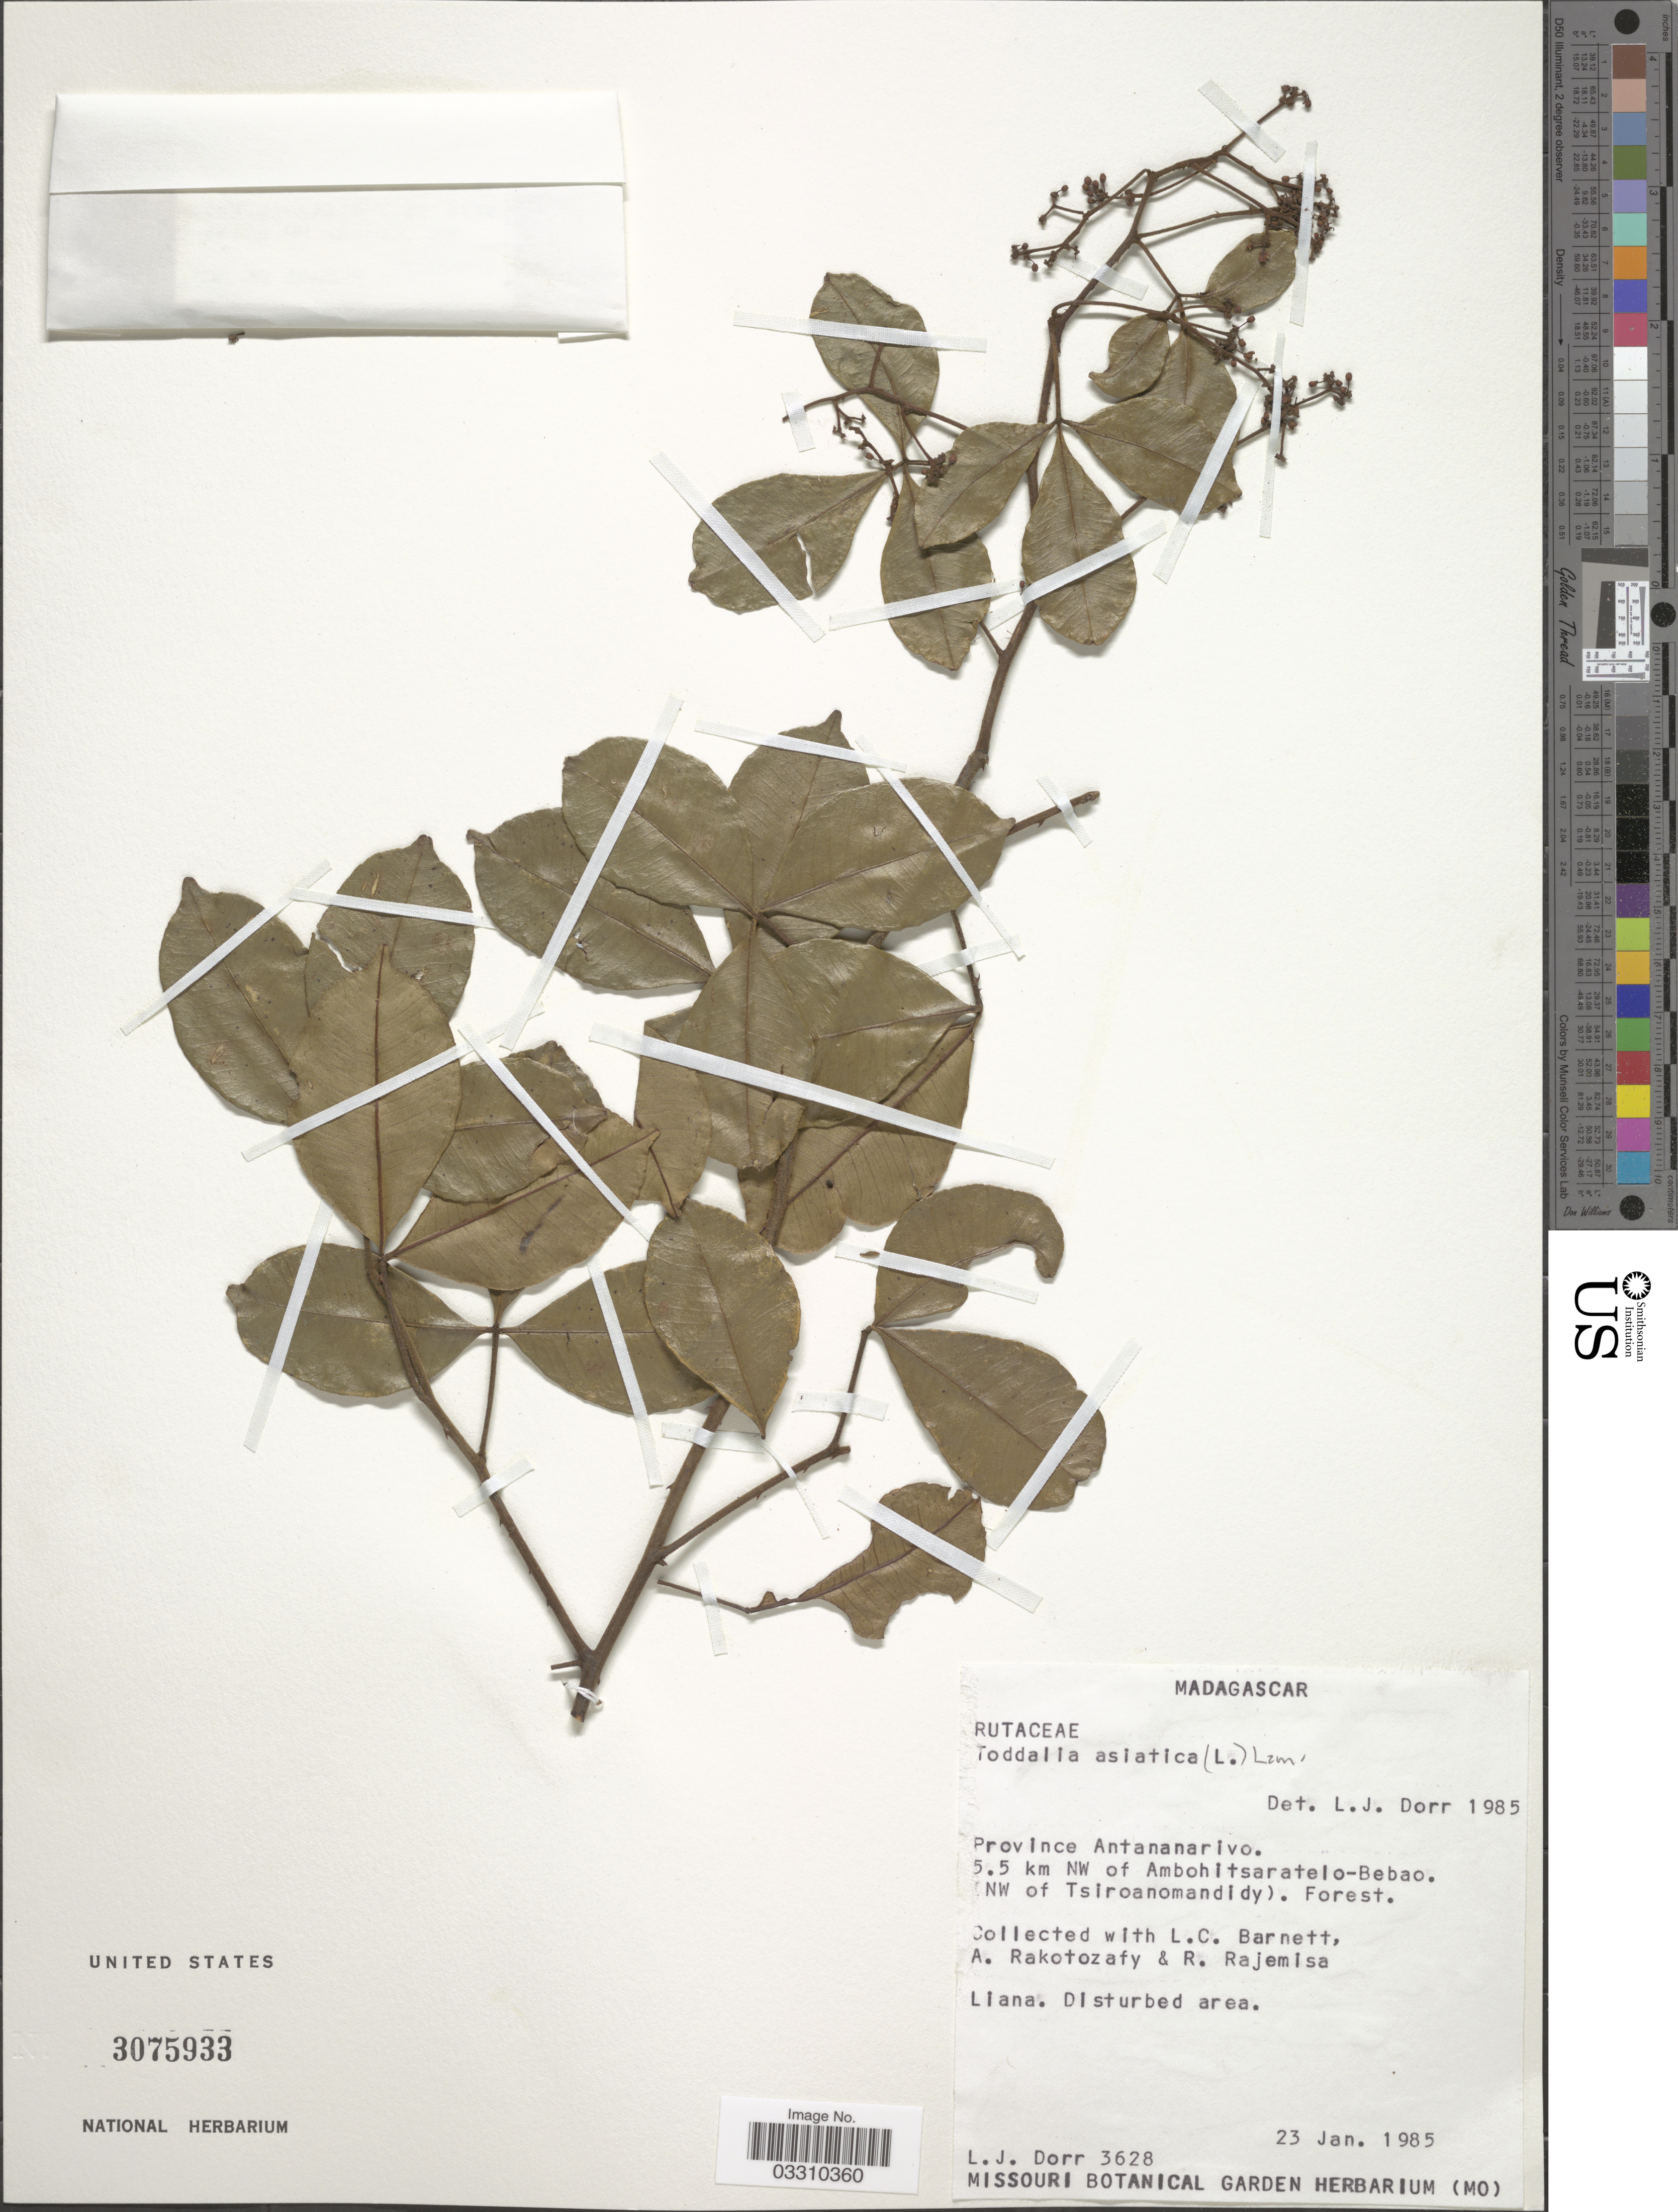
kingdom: Plantae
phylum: Tracheophyta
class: Magnoliopsida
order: Sapindales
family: Rutaceae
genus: Zanthoxylum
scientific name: Zanthoxylum asiaticum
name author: (L.) Appelhans et al.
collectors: L. J. Dorr, L. C. Barnett, A. Rakotozafy & R. Rajemisa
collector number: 3628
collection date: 1985-01-23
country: Madagascar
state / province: Bongolava / Menabe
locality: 5.5 km NW of Ambohitsaratelo - Bebao. (NW of Tsiroanomandidy).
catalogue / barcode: US 3075933